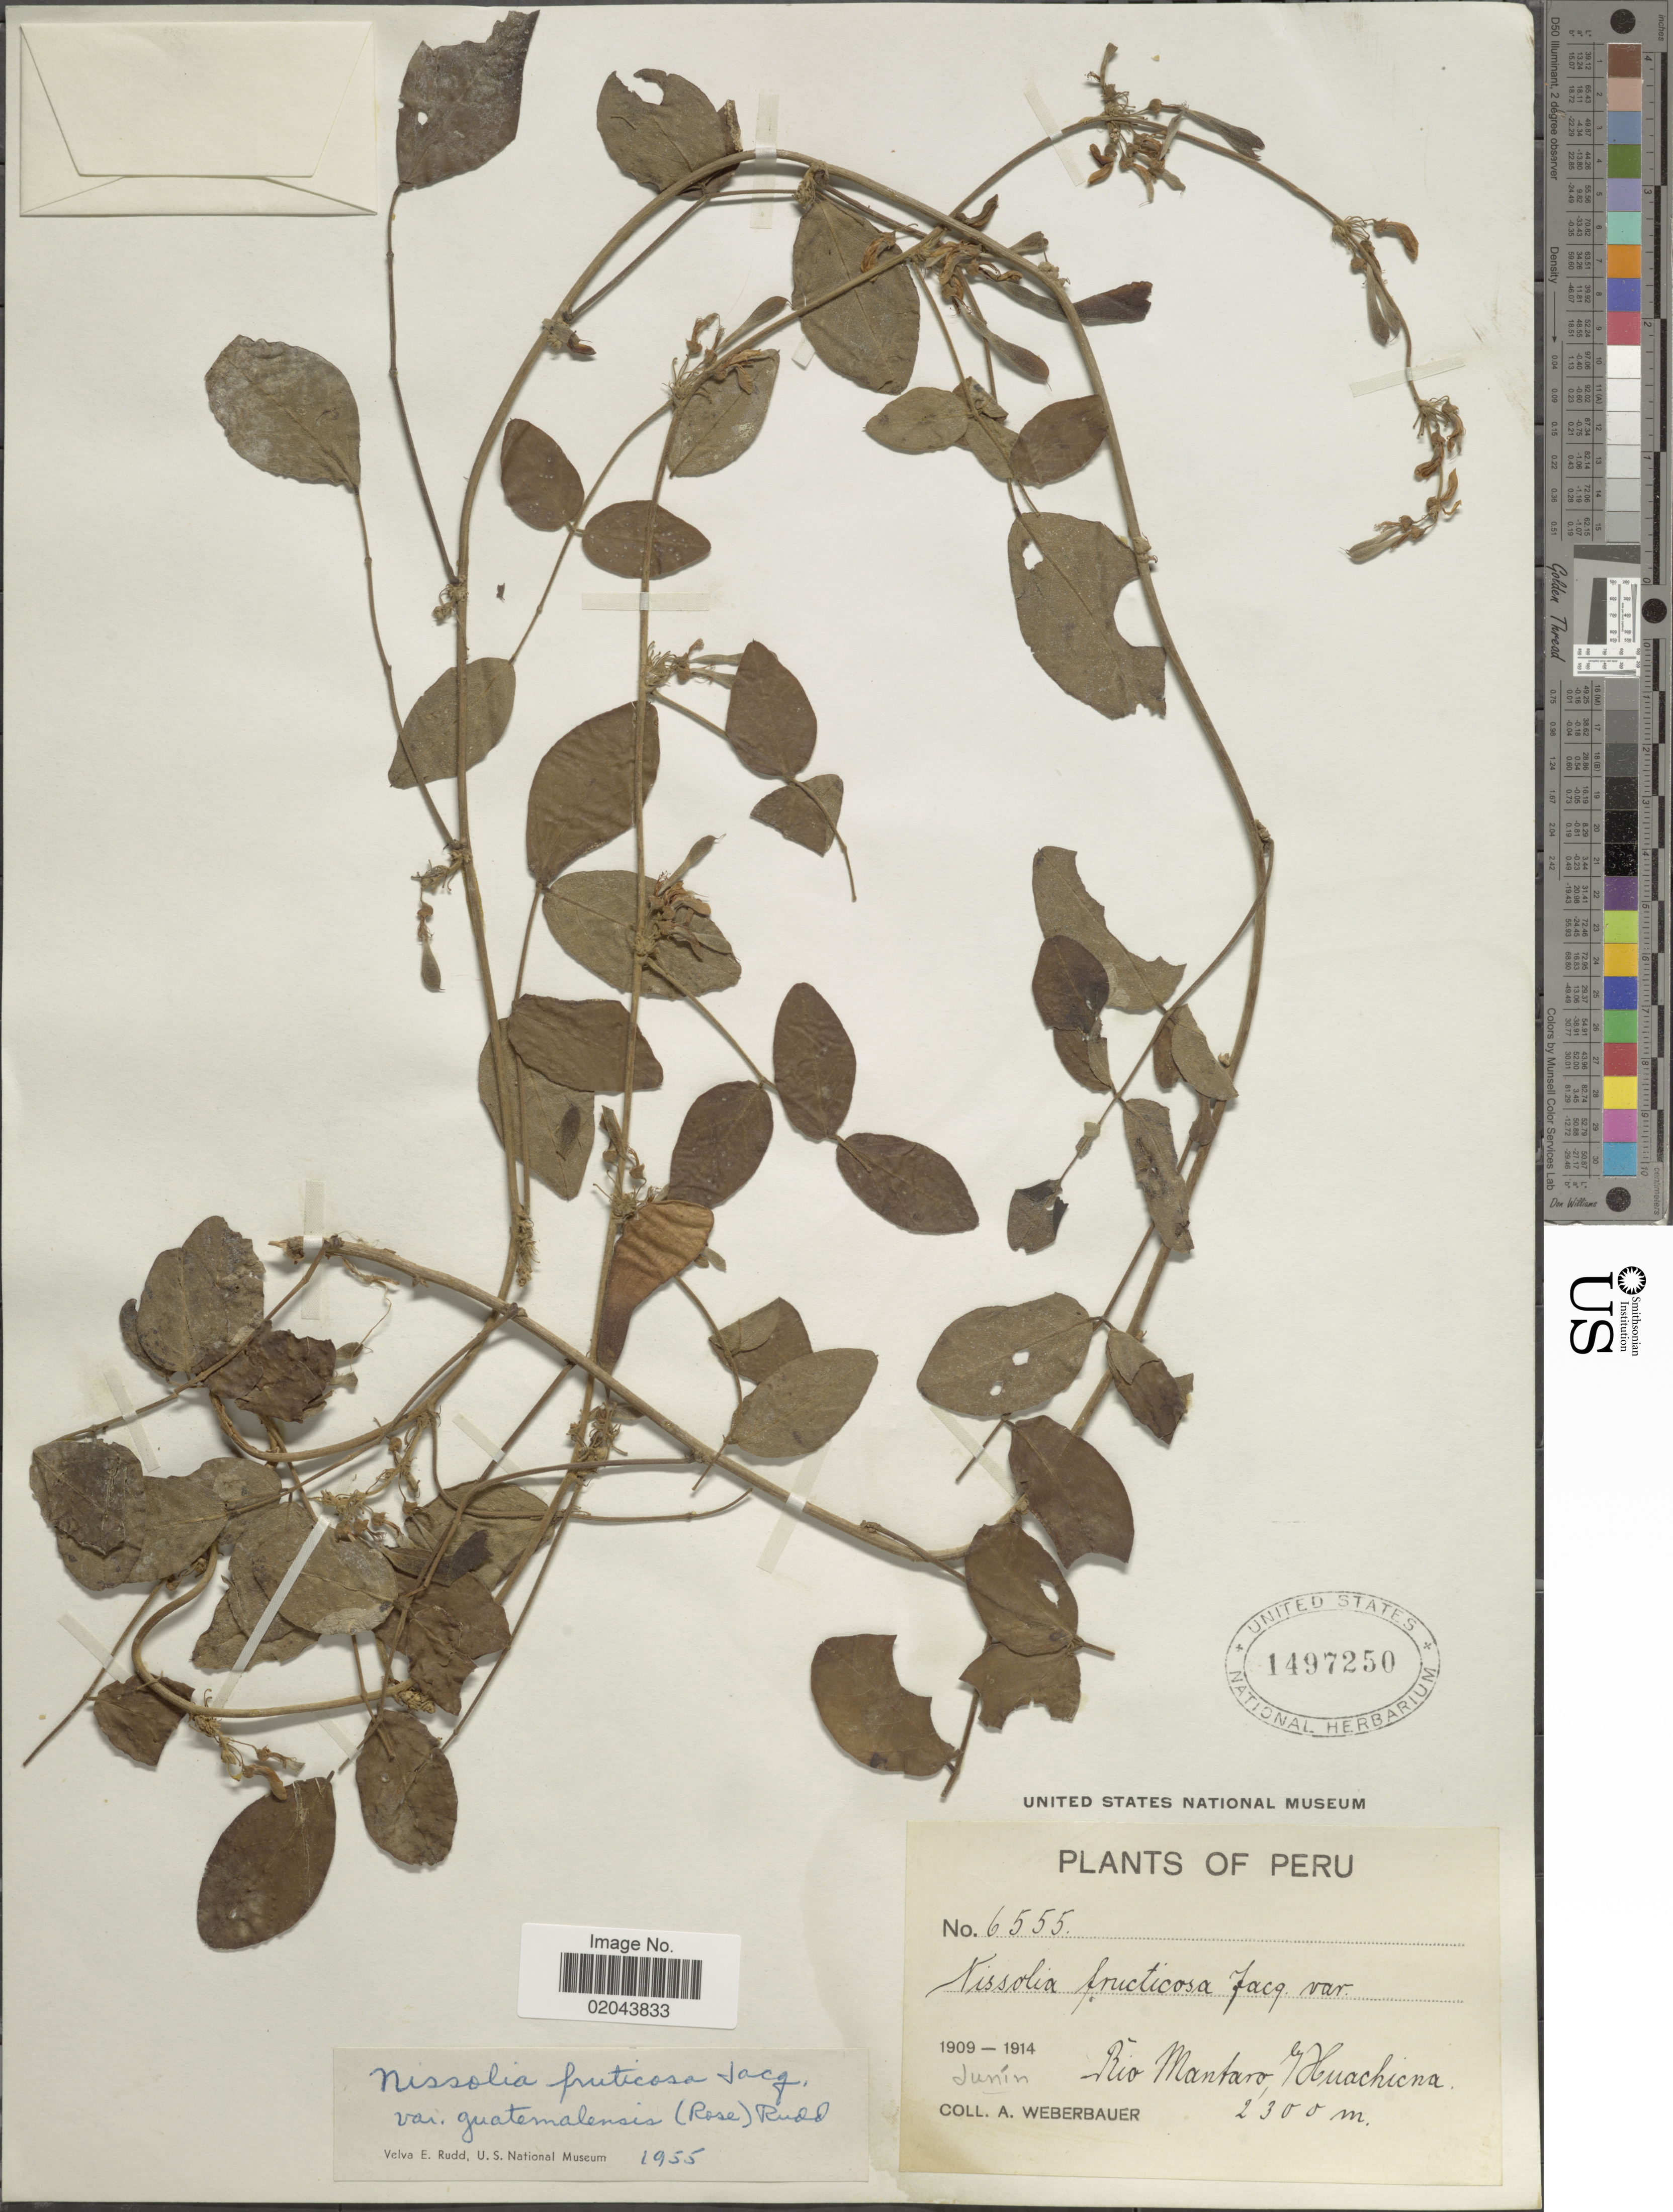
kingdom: Plantae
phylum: Tracheophyta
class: Magnoliopsida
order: Fabales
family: Fabaceae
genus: Nissolia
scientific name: Nissolia fruticosa var. guatemalensis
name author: (Rose) Rudd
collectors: A. Weberbauer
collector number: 6555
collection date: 1909/1914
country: Peru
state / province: Junín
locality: Río Mantaro, in Huachicna, Junín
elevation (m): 2300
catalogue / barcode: US 1497250